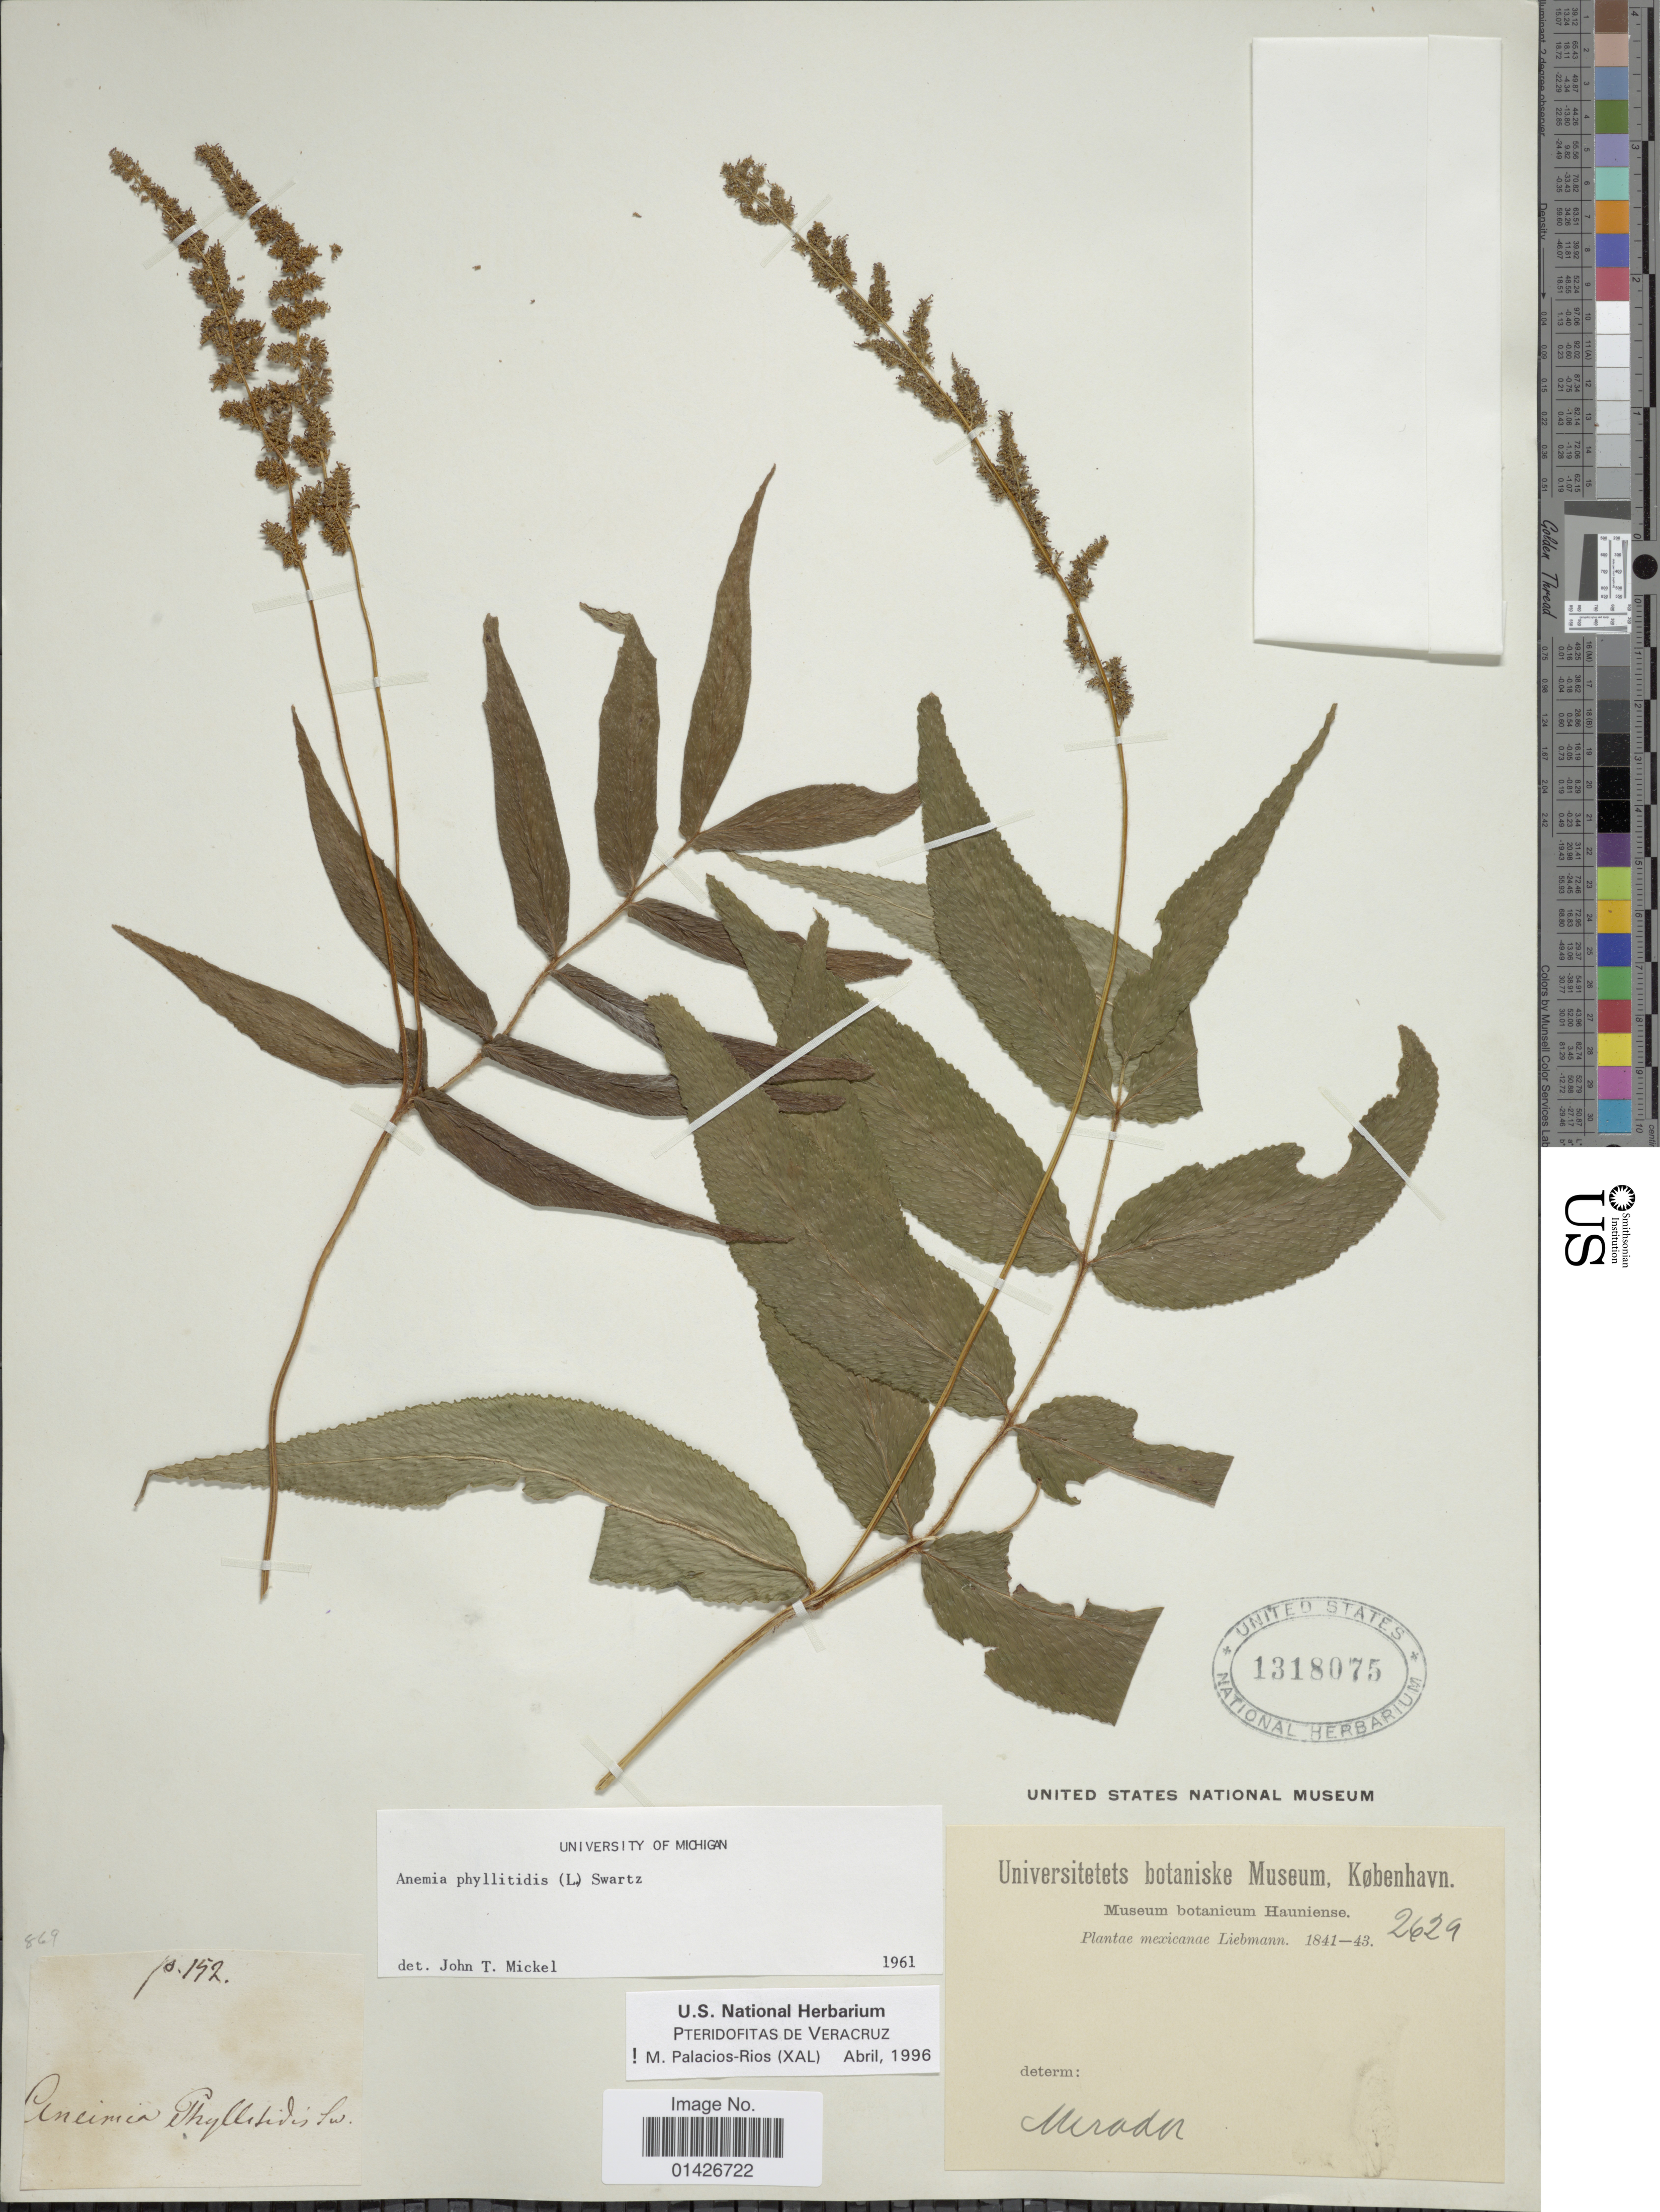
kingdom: Plantae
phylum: Tracheophyta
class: Polypodiopsida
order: Schizaeales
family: Anemiaceae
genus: Anemia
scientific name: Anemia phyllitidis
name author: (L.) Sw.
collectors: Liebmann, --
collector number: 2629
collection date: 1841/1843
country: Mexico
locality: Mirador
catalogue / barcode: US 1318075